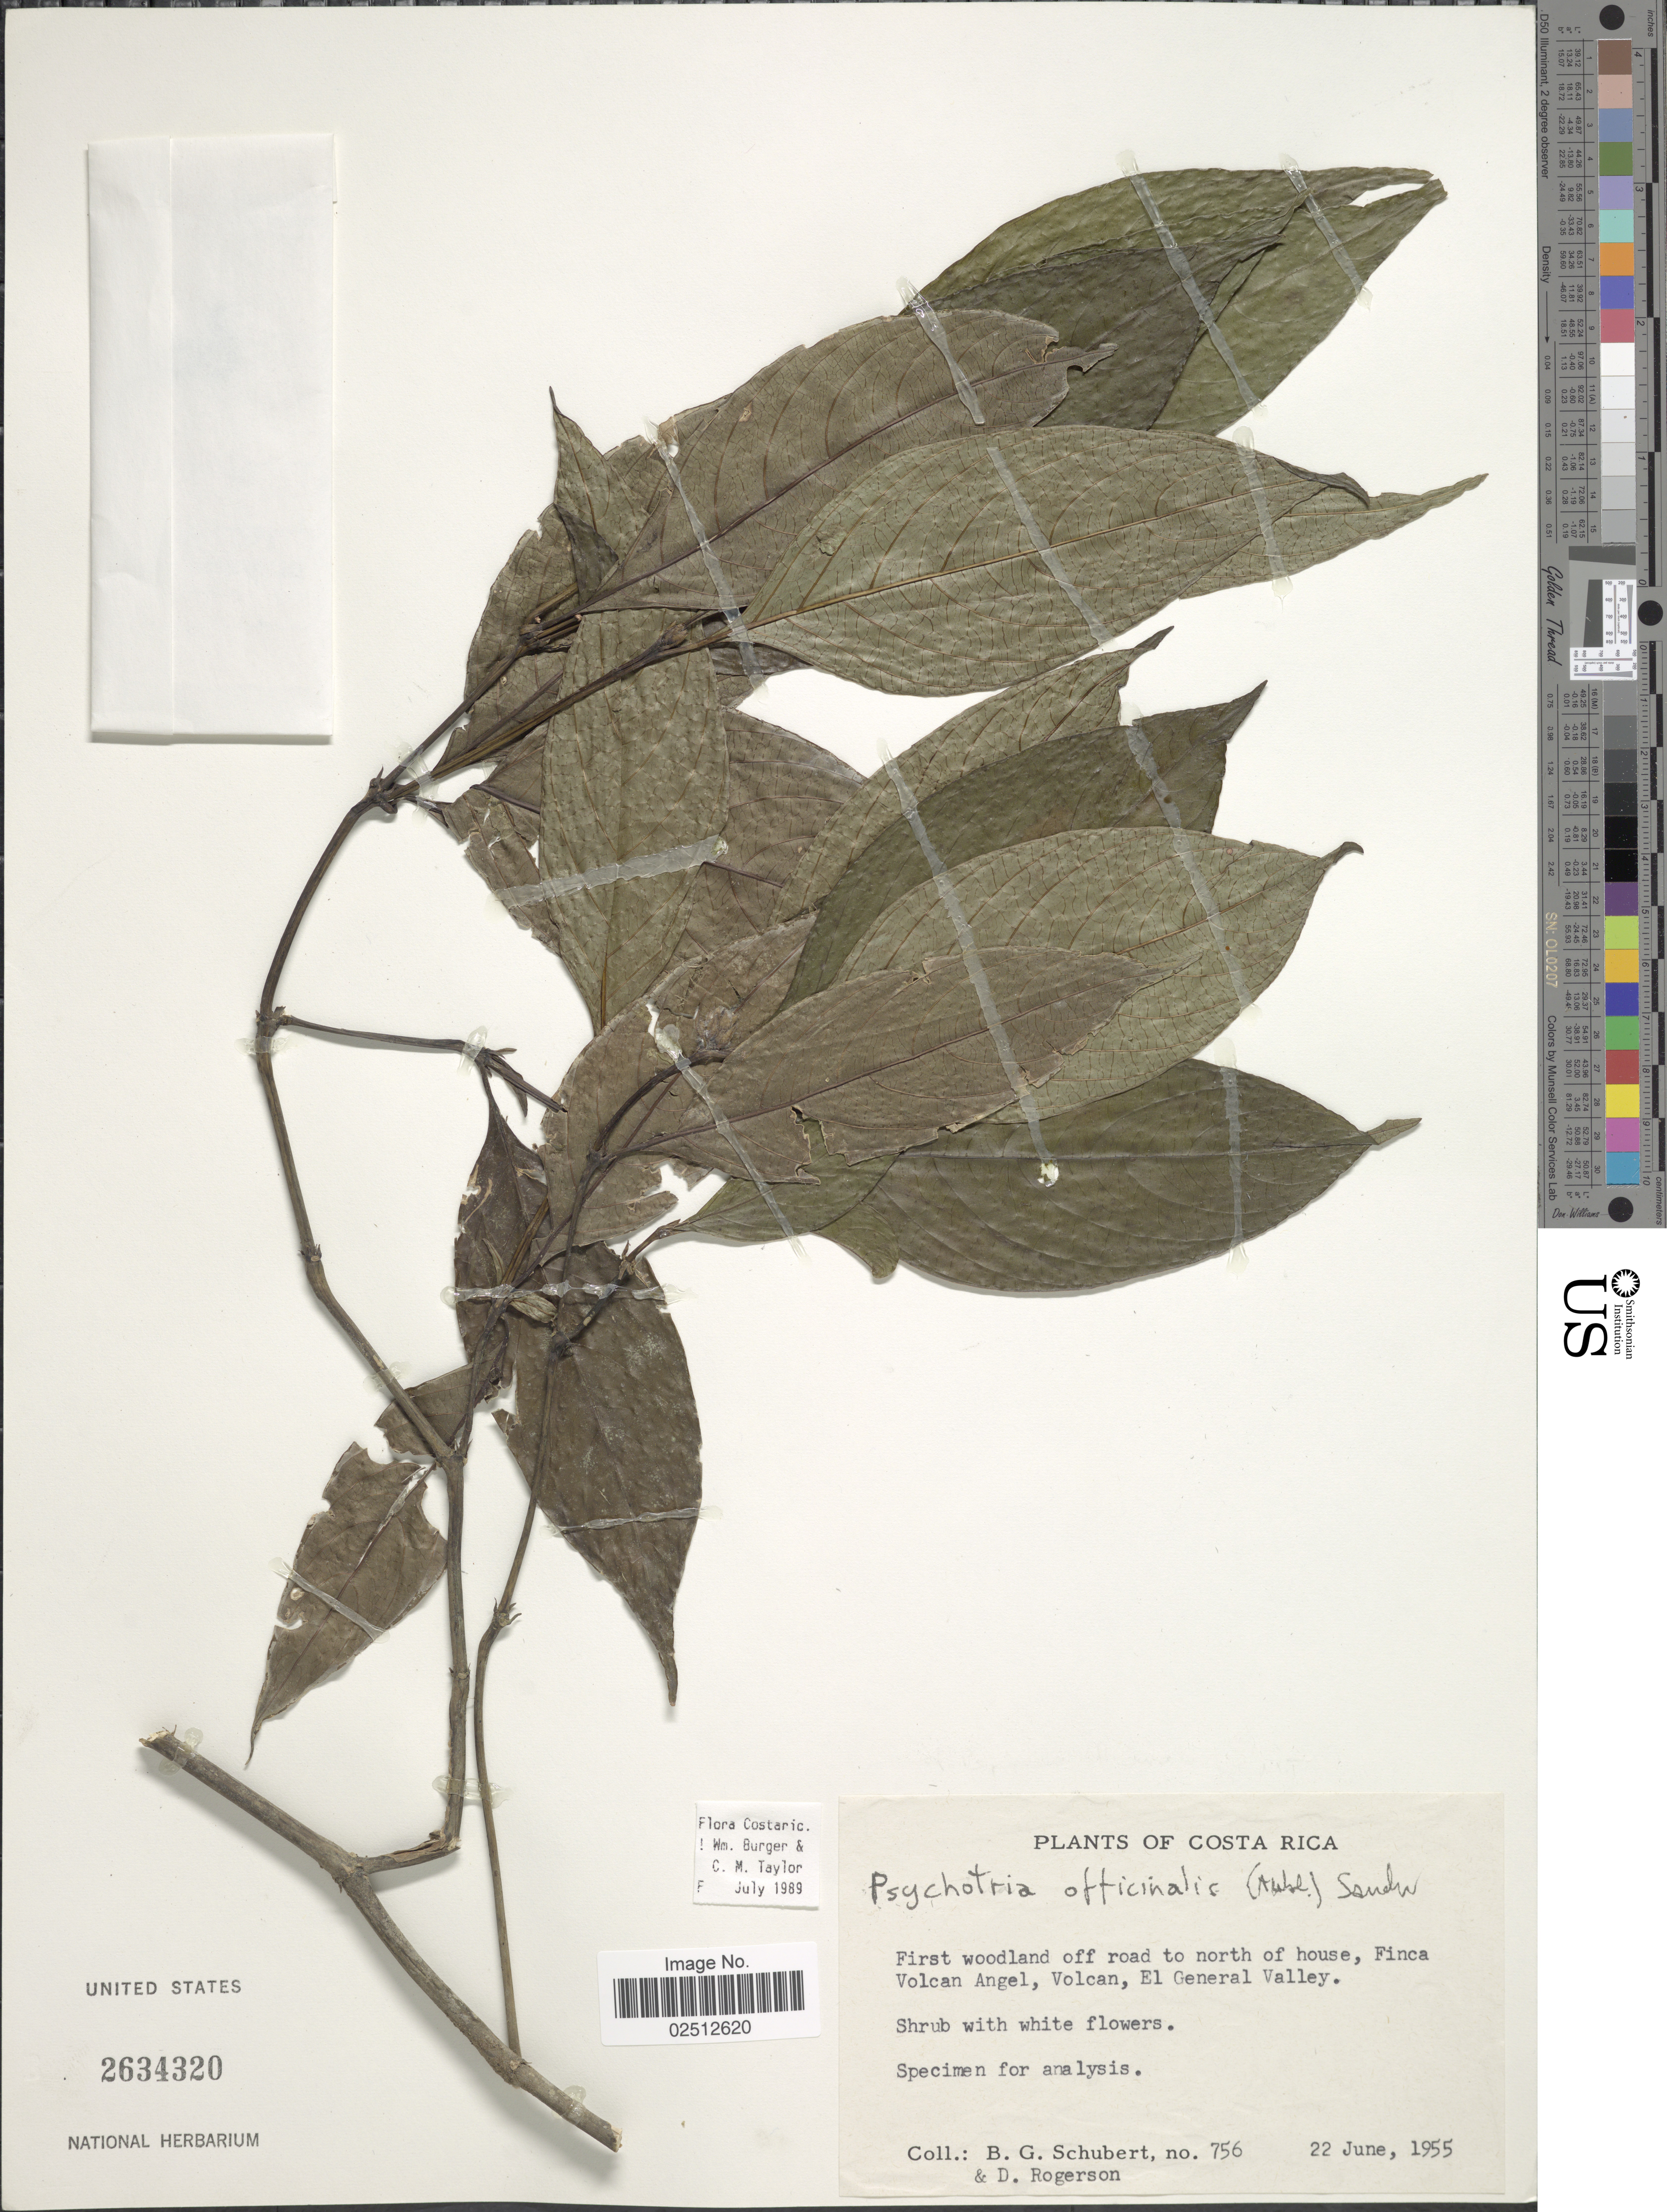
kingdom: Plantae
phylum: Tracheophyta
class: Magnoliopsida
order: Gentianales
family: Rubiaceae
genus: Psychotria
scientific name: Psychotria officinalis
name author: (Aubl.) Raeusch.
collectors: B. Schubert & D. Rogerson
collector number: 756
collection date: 1955-06-22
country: Costa Rica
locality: First woodland off road to north of house, Finca Volcan Angel, Volcan, El General Valley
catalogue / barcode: US 2634320